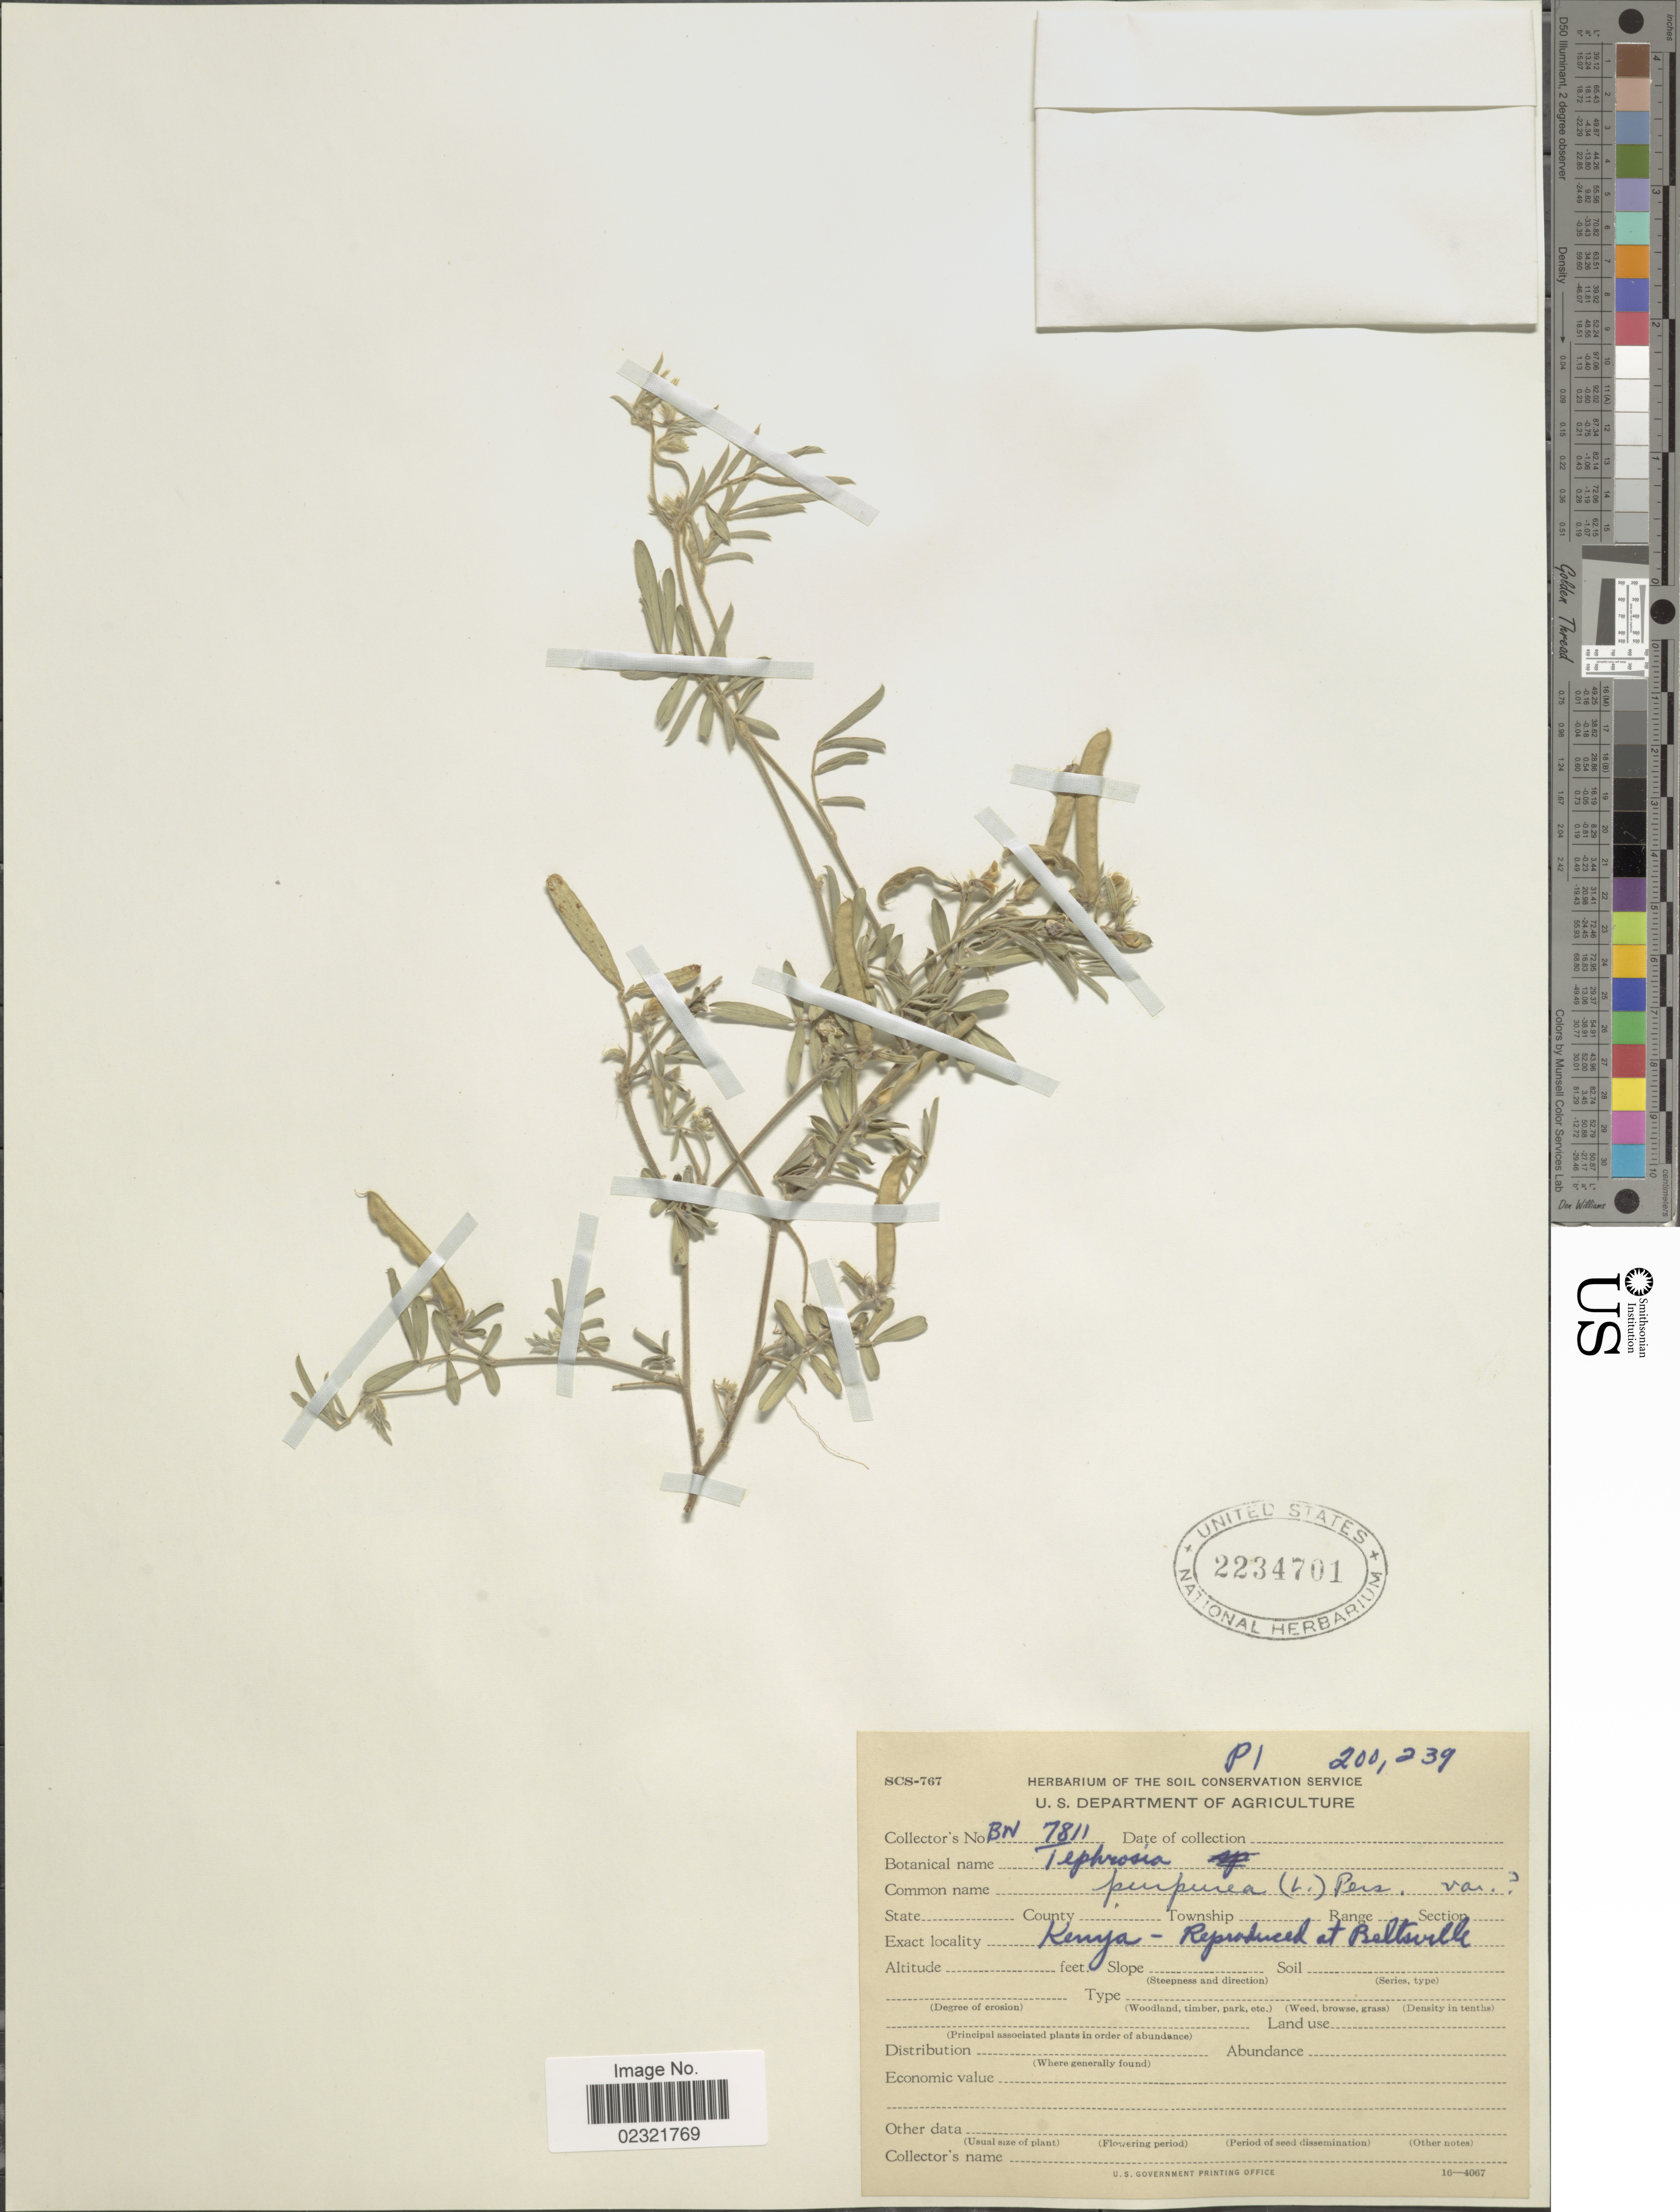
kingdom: Plantae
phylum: Tracheophyta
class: Magnoliopsida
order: Fabales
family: Fabaceae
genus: Tephrosia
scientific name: Tephrosia purpurea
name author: (L.) Pers.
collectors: Herbarium of the Soil Conservation Service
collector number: BN 7811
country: Kenya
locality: Reproduced at Beltsville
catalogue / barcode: US 2234701